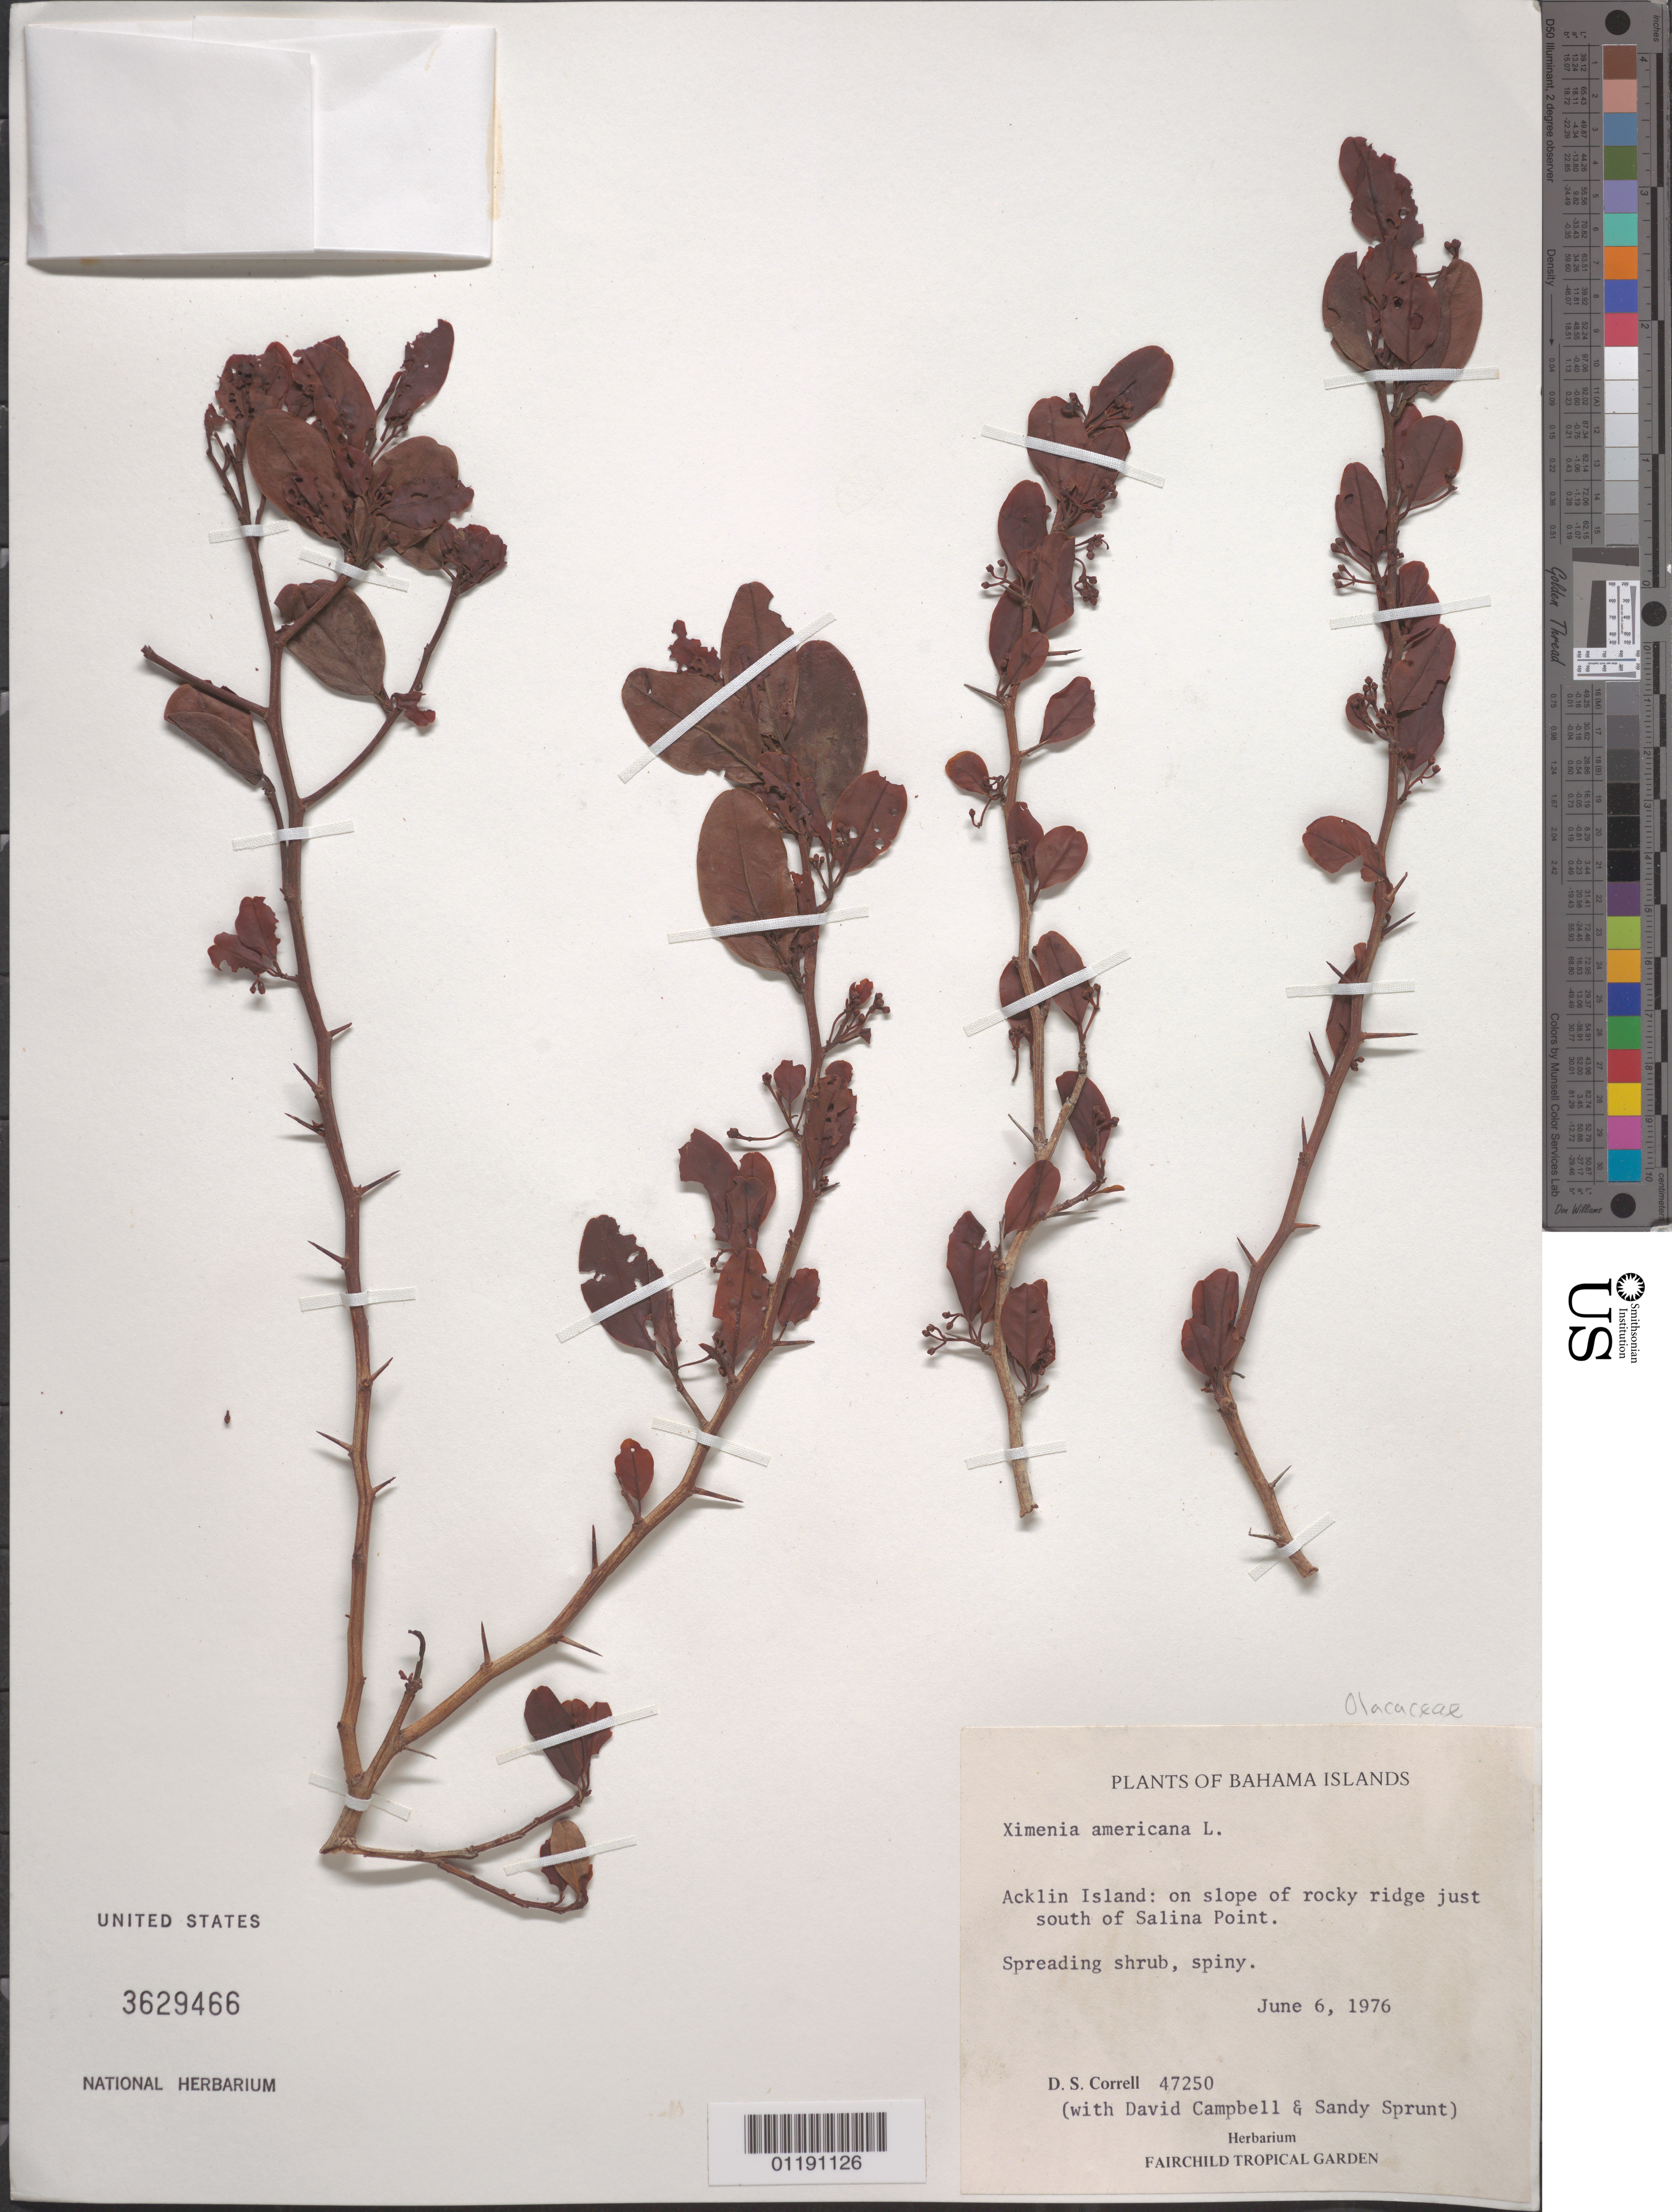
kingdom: Plantae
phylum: Tracheophyta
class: Magnoliopsida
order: Santalales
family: Ximeniaceae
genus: Ximenia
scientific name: Ximenia americana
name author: L.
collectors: D. S. Correll, D. Campbell & S. V. Sprunt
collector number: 47250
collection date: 1976-06-06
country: Bahamas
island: New Providence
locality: On slope of rocky ridge just S of Salina Point.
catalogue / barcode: US 3629466